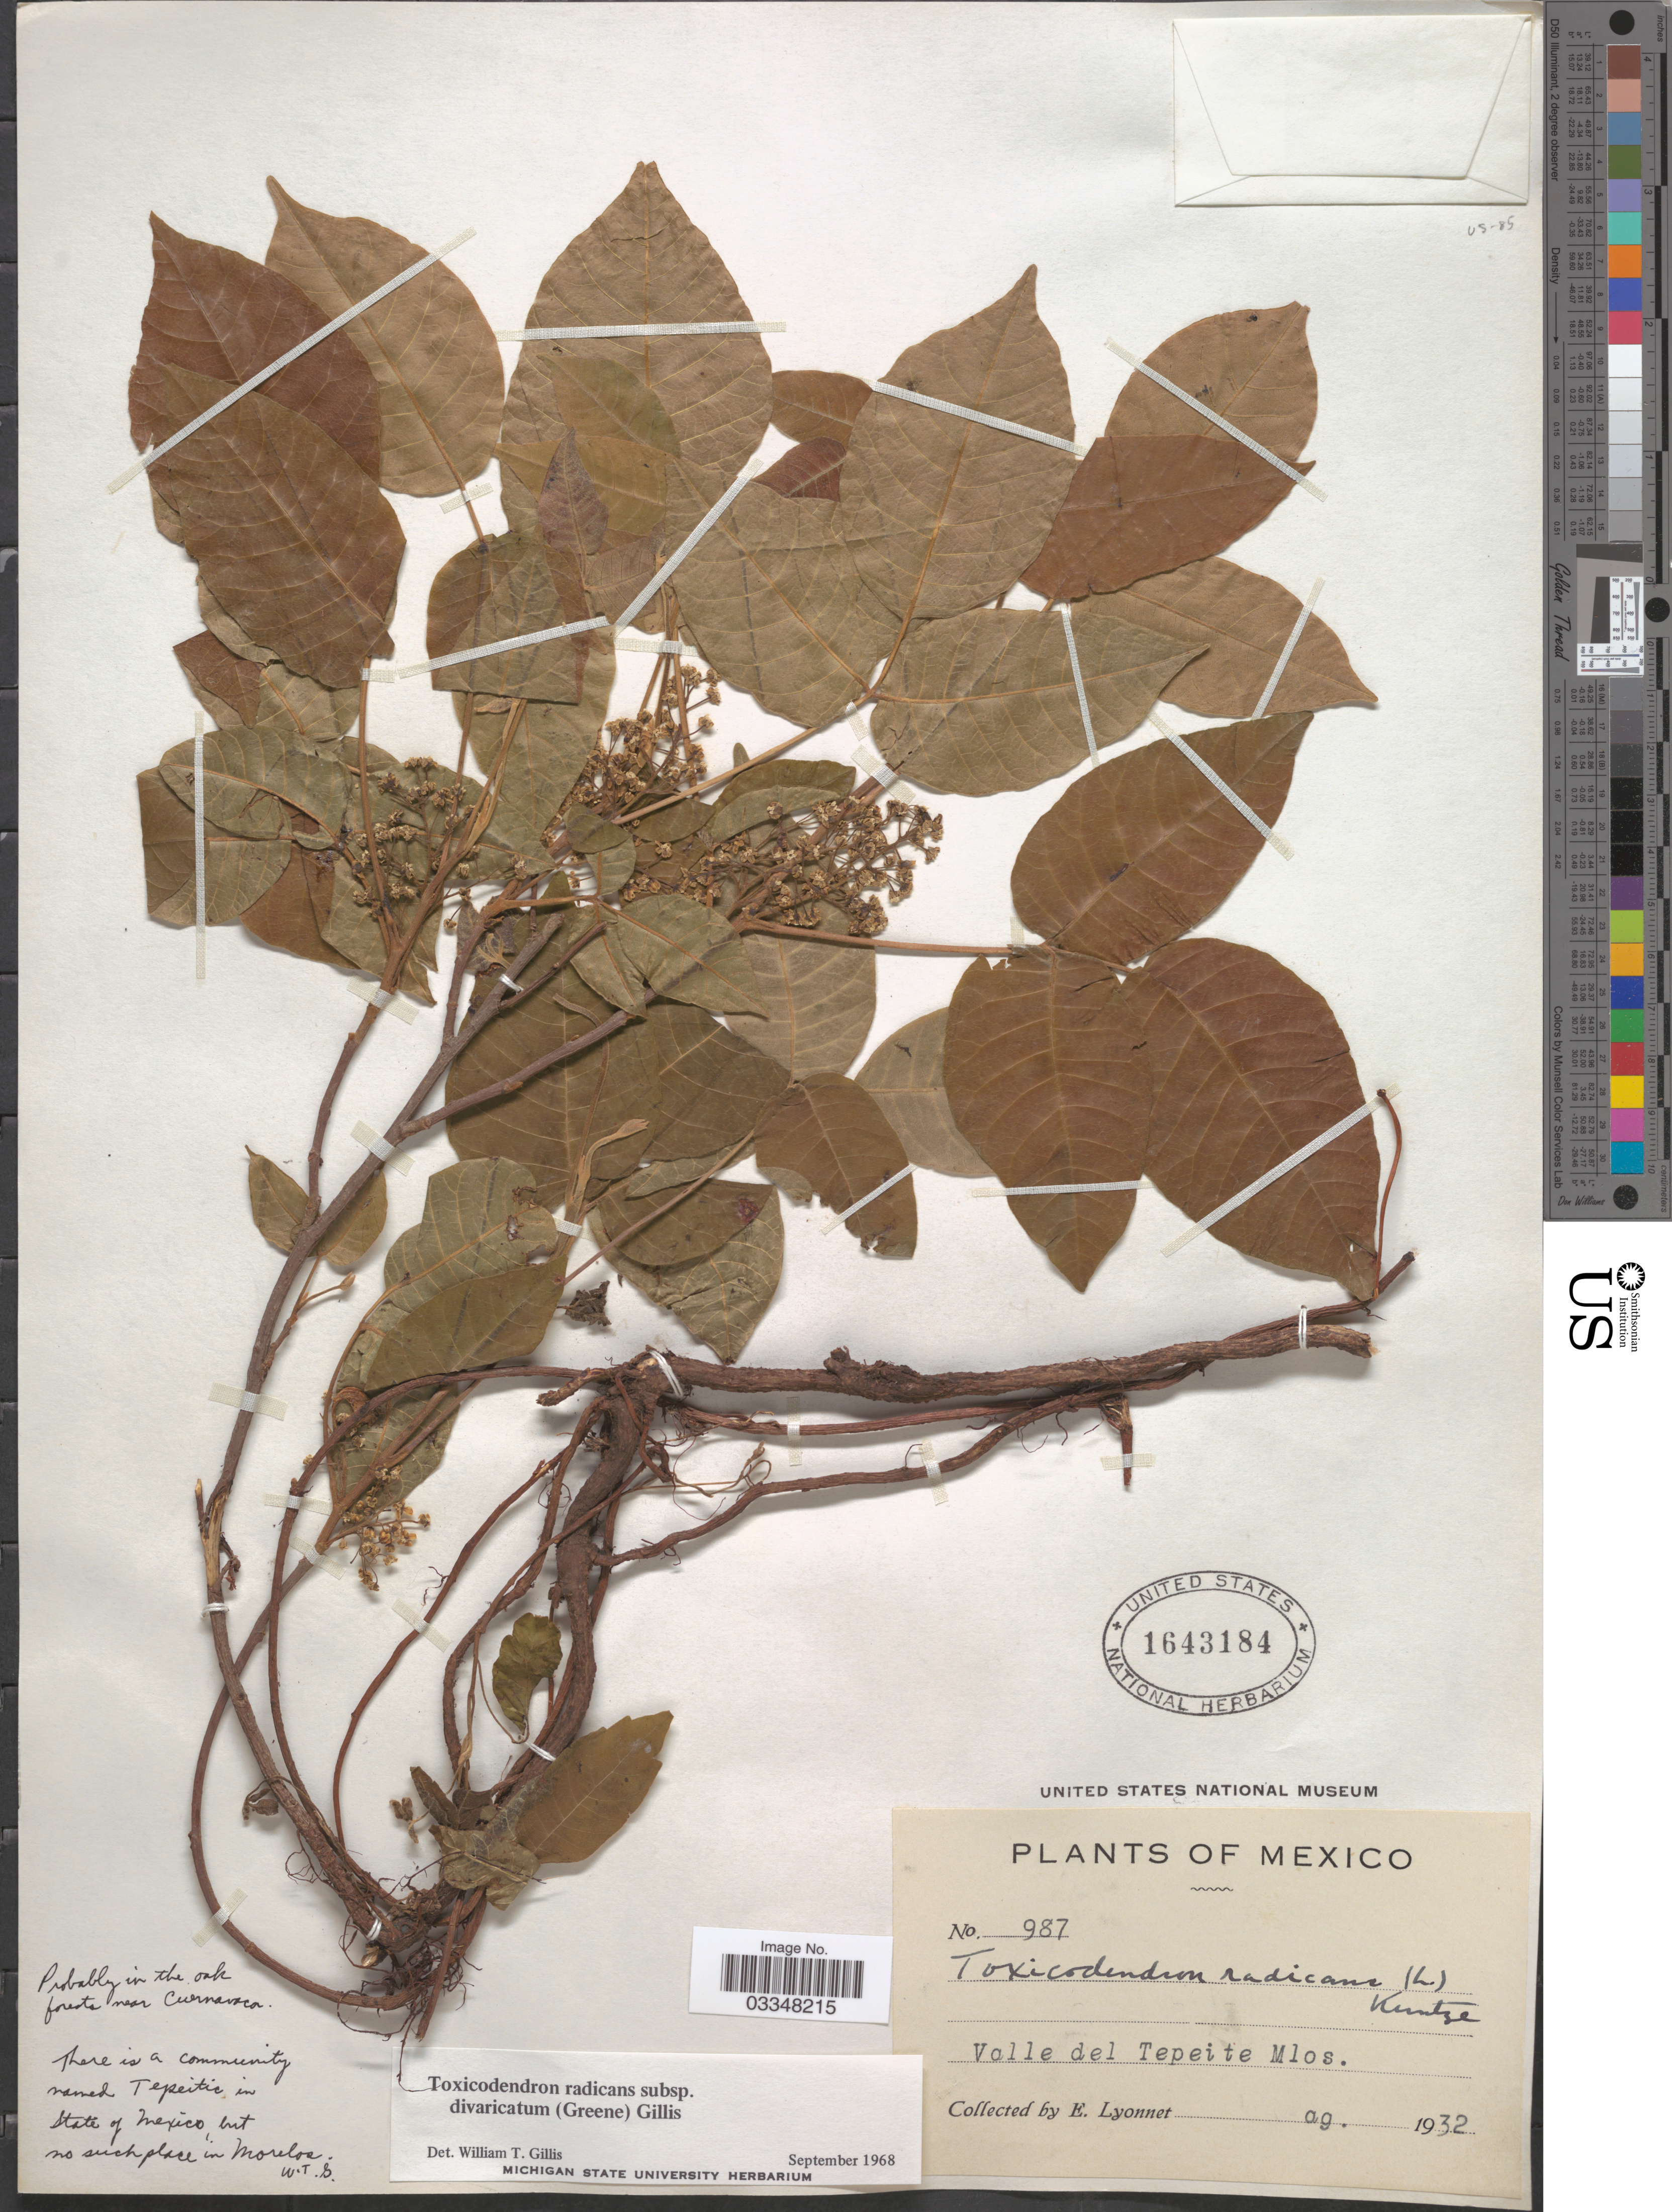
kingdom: Plantae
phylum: Tracheophyta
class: Magnoliopsida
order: Sapindales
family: Anacardiaceae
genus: Toxicodendron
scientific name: Toxicodendron radicans subsp. divaricatum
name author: (Greene) Gillis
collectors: E. Lyonnet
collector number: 987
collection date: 1932-08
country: Mexico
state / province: Morelos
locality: Valle del Tepeite.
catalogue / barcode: US 1643184